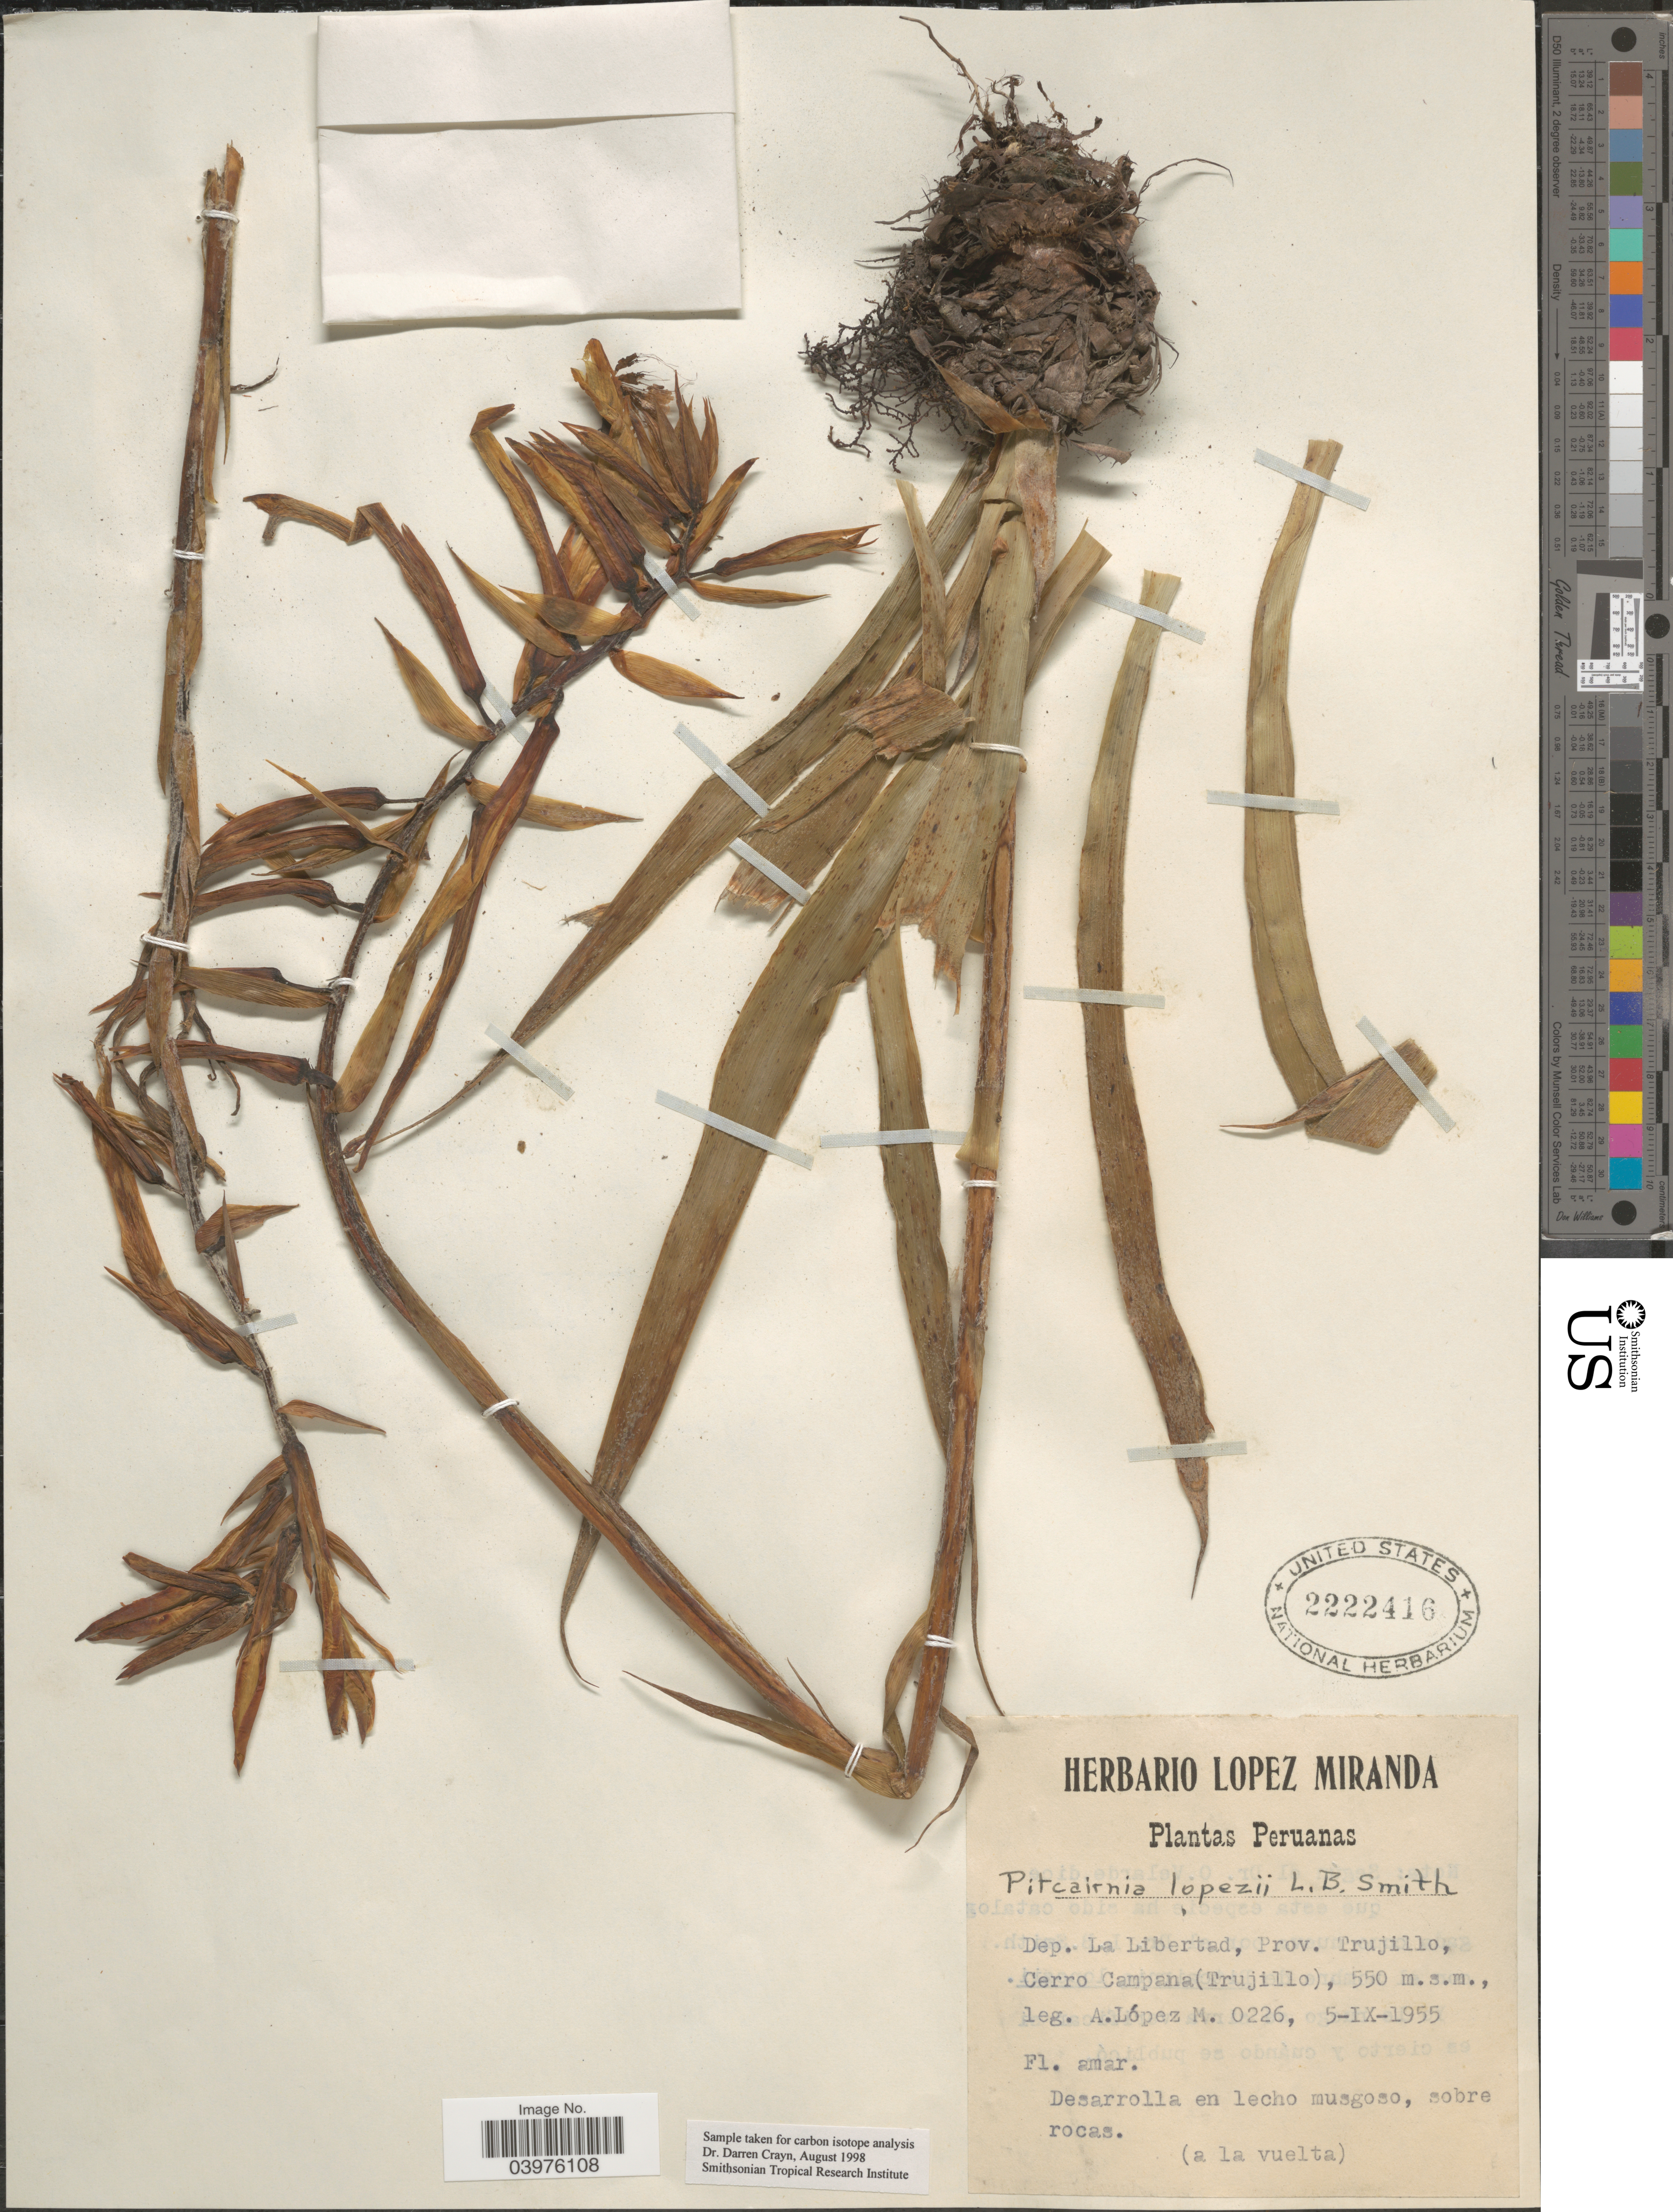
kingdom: Plantae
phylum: Tracheophyta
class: Liliopsida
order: Poales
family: Bromeliaceae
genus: Pitcairnia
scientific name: Pitcairnia lopezii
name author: L.B. Sm.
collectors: A. López M.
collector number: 0226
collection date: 1955-09-05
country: Peru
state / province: La Libertad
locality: Dep. La Libertad, Prov. Trujillo, Cerro Campana (Trujillo).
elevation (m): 550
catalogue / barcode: US 2222416